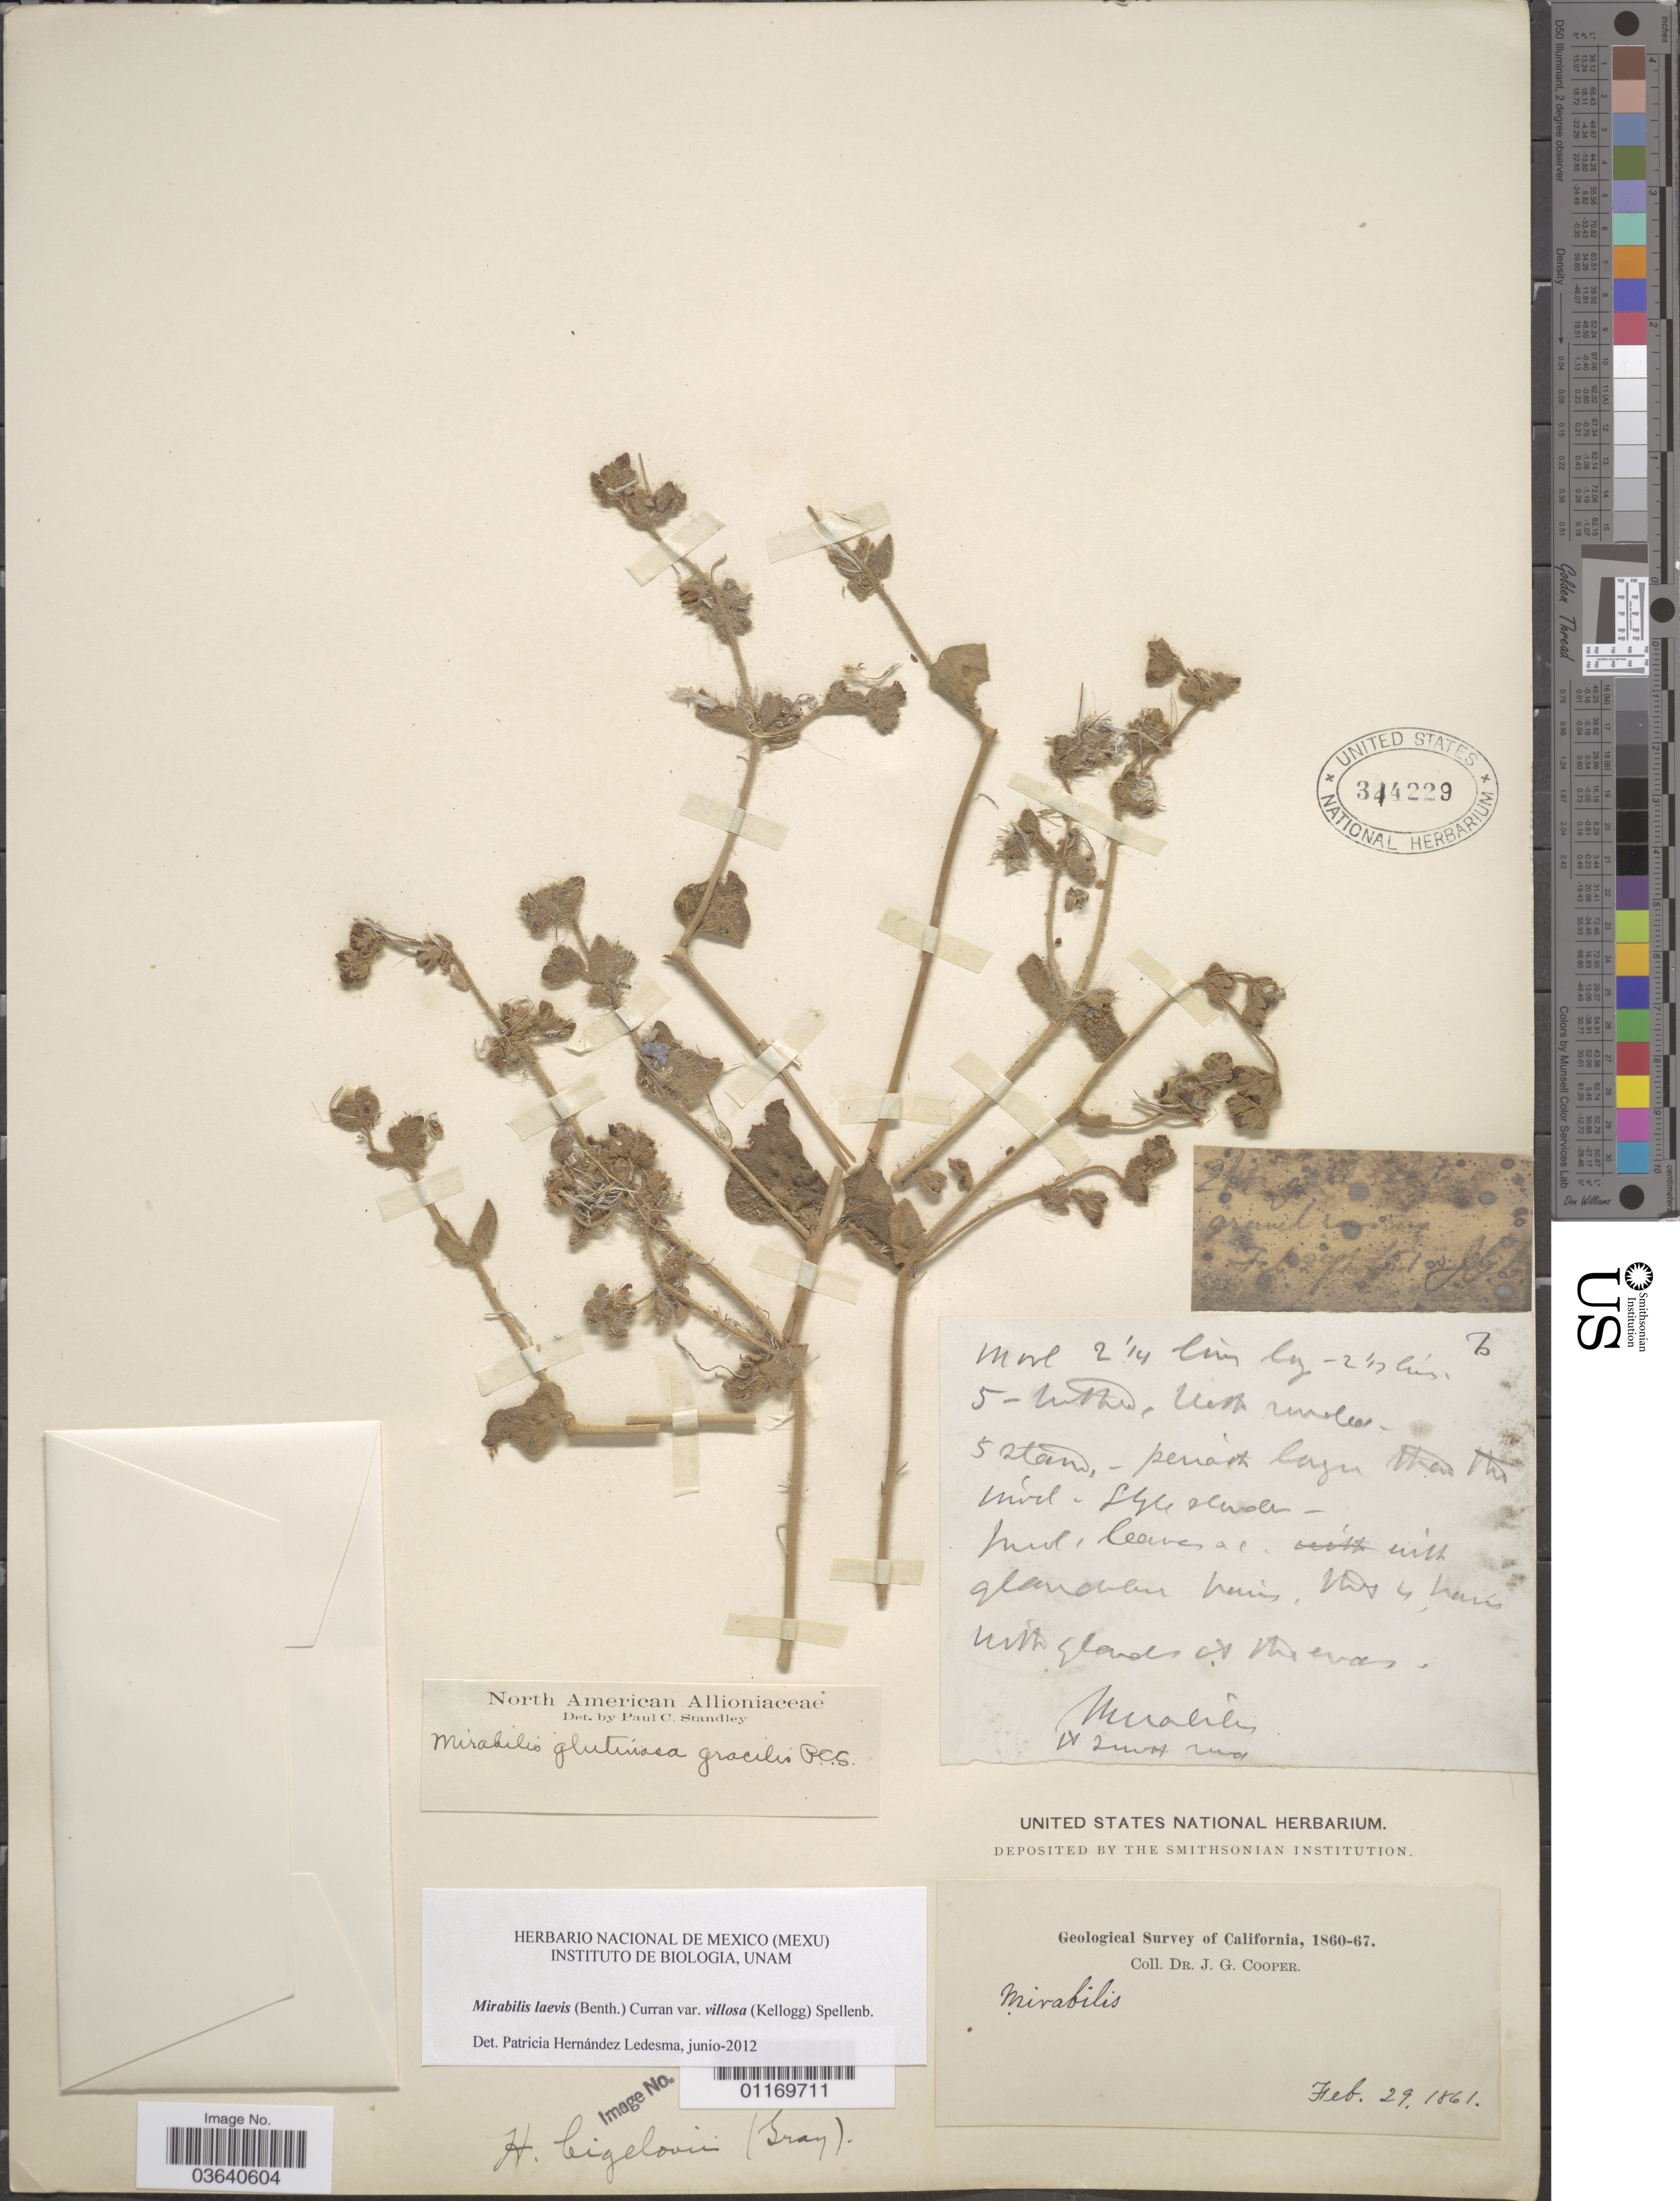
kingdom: Plantae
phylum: Tracheophyta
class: Magnoliopsida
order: Caryophyllales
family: Nyctaginaceae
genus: Mirabilis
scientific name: Mirabilis laevis var. villosa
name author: (Kellogg) Spellenb.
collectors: J. G. Cooper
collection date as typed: Transcribed d/m/y: 29/2/1861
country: United States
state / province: California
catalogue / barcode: US 314229